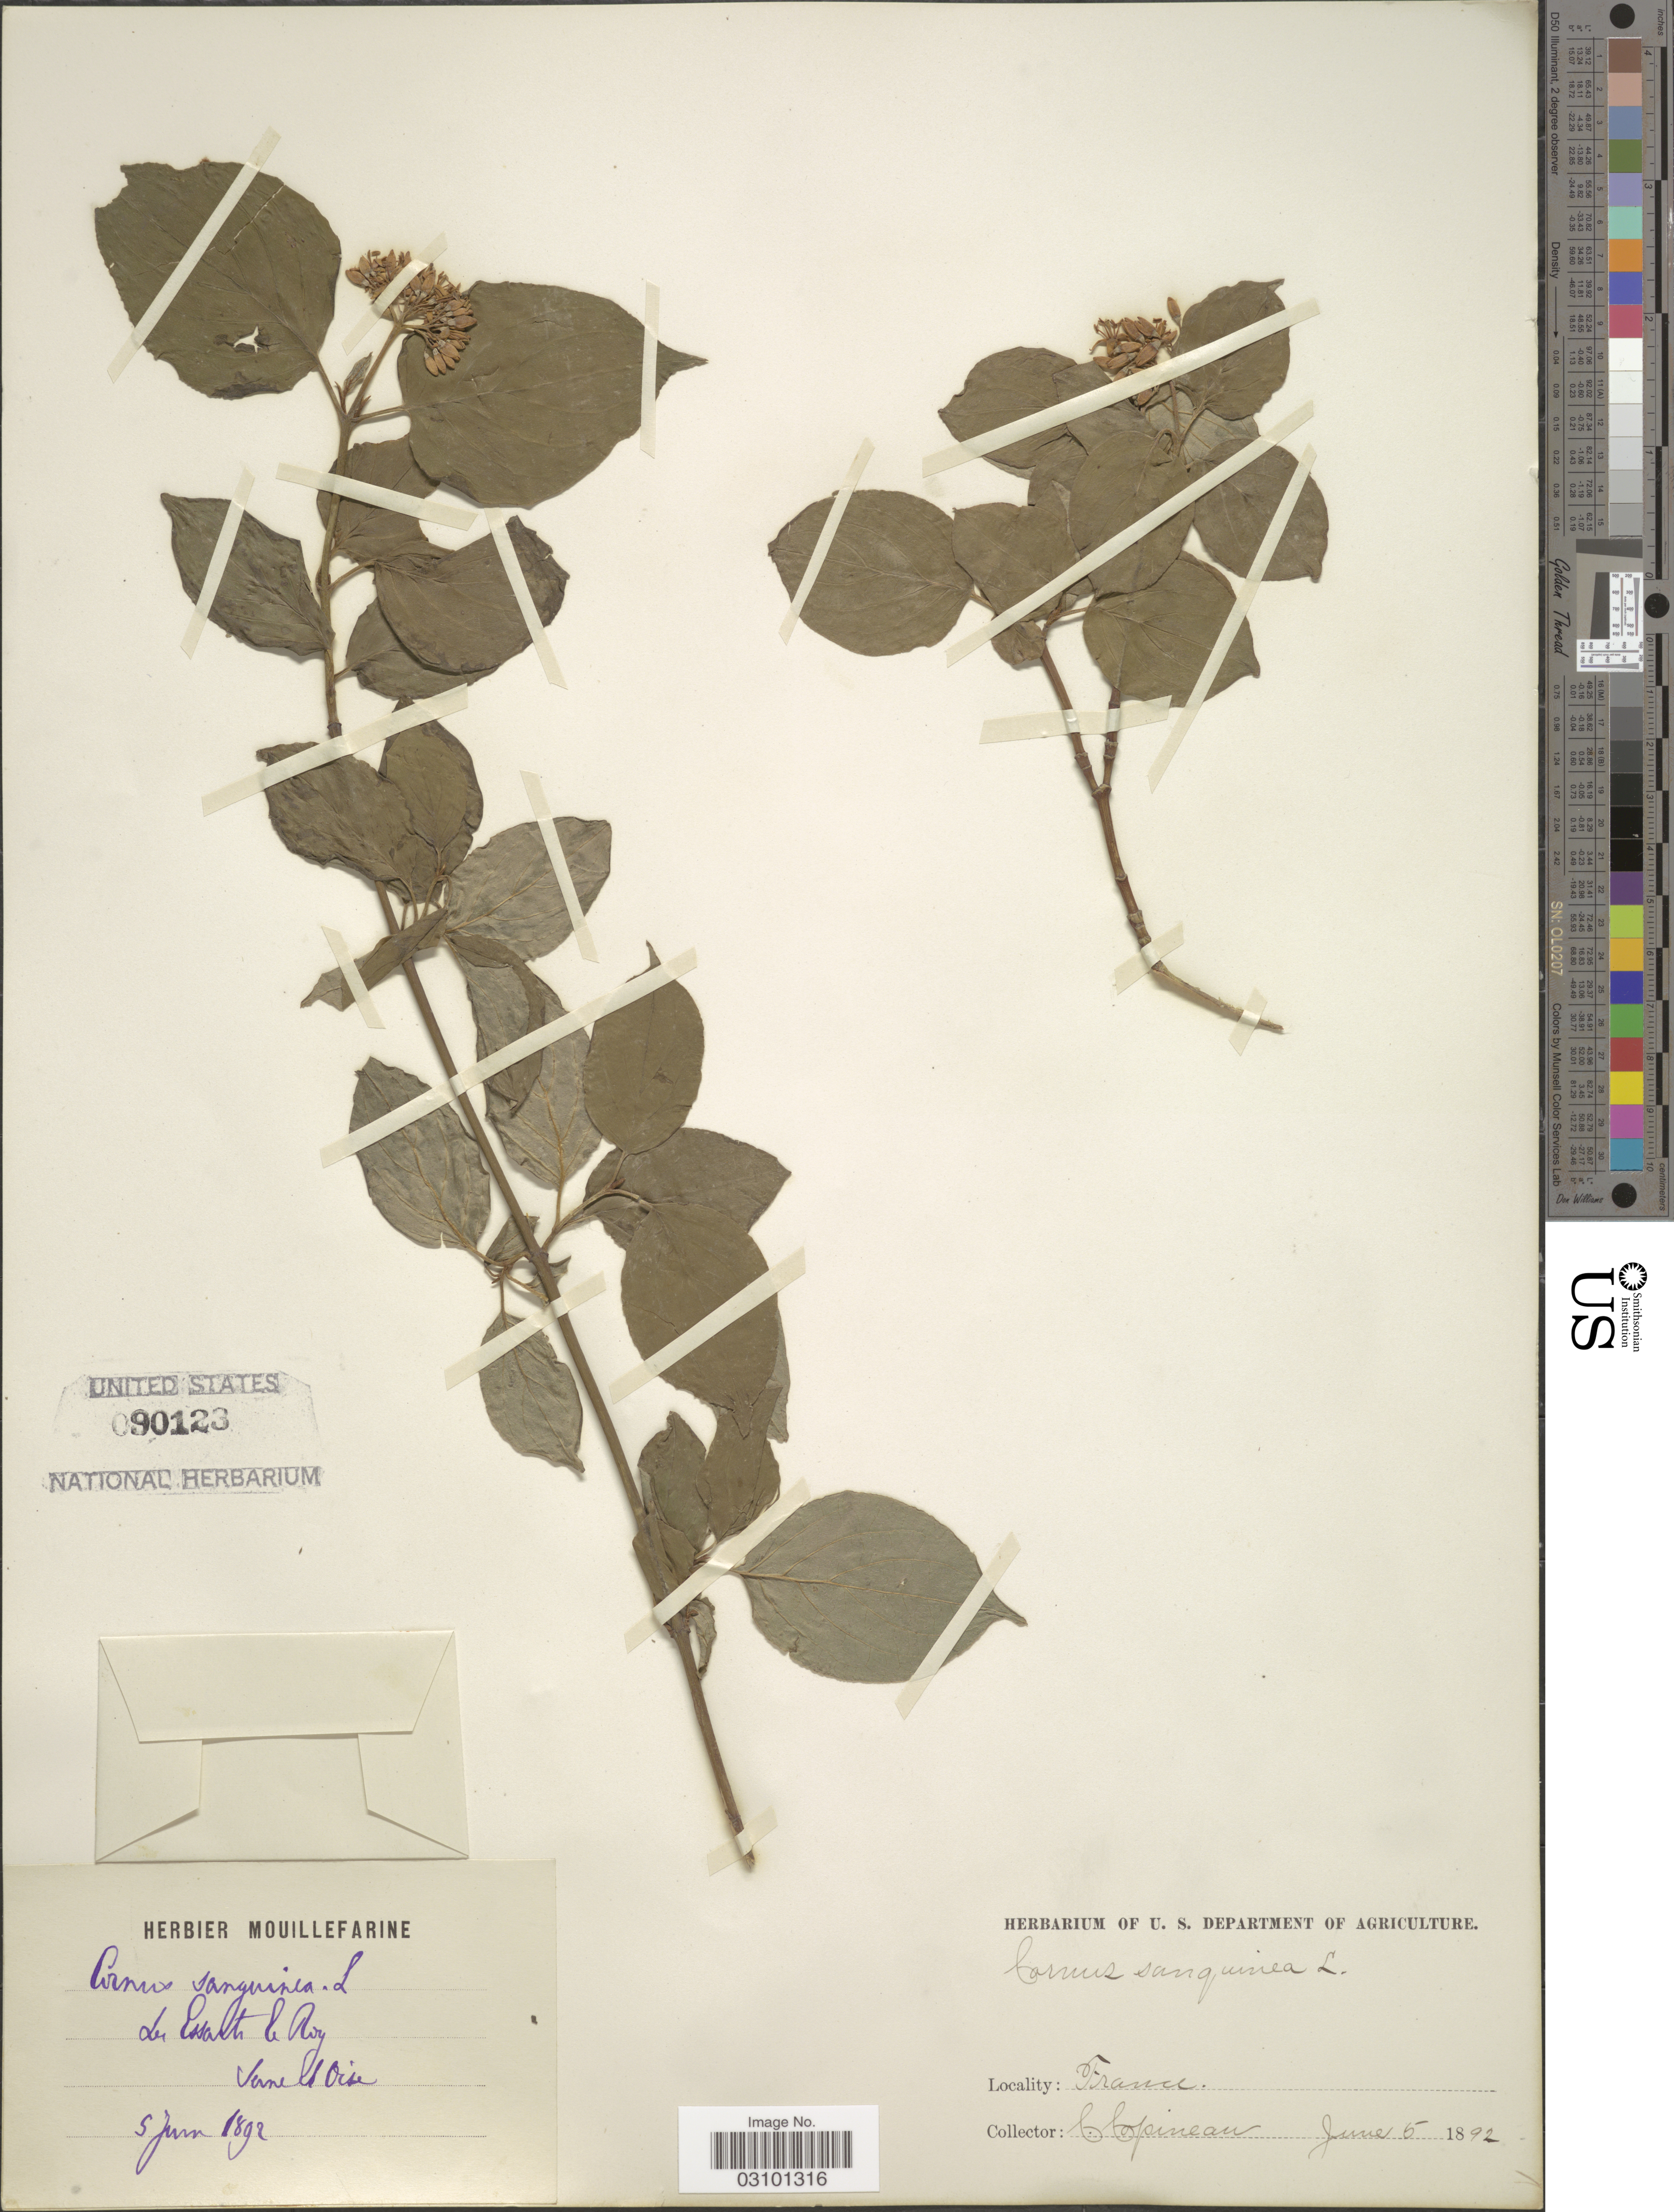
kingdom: Plantae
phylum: Tracheophyta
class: Magnoliopsida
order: Cornales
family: Cornaceae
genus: Cornus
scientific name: Cornus sanguinea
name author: L.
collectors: C. Copineau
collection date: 1892-06-05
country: France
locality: Les Essarts de Roy, Seine & Oise.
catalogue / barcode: US 90123